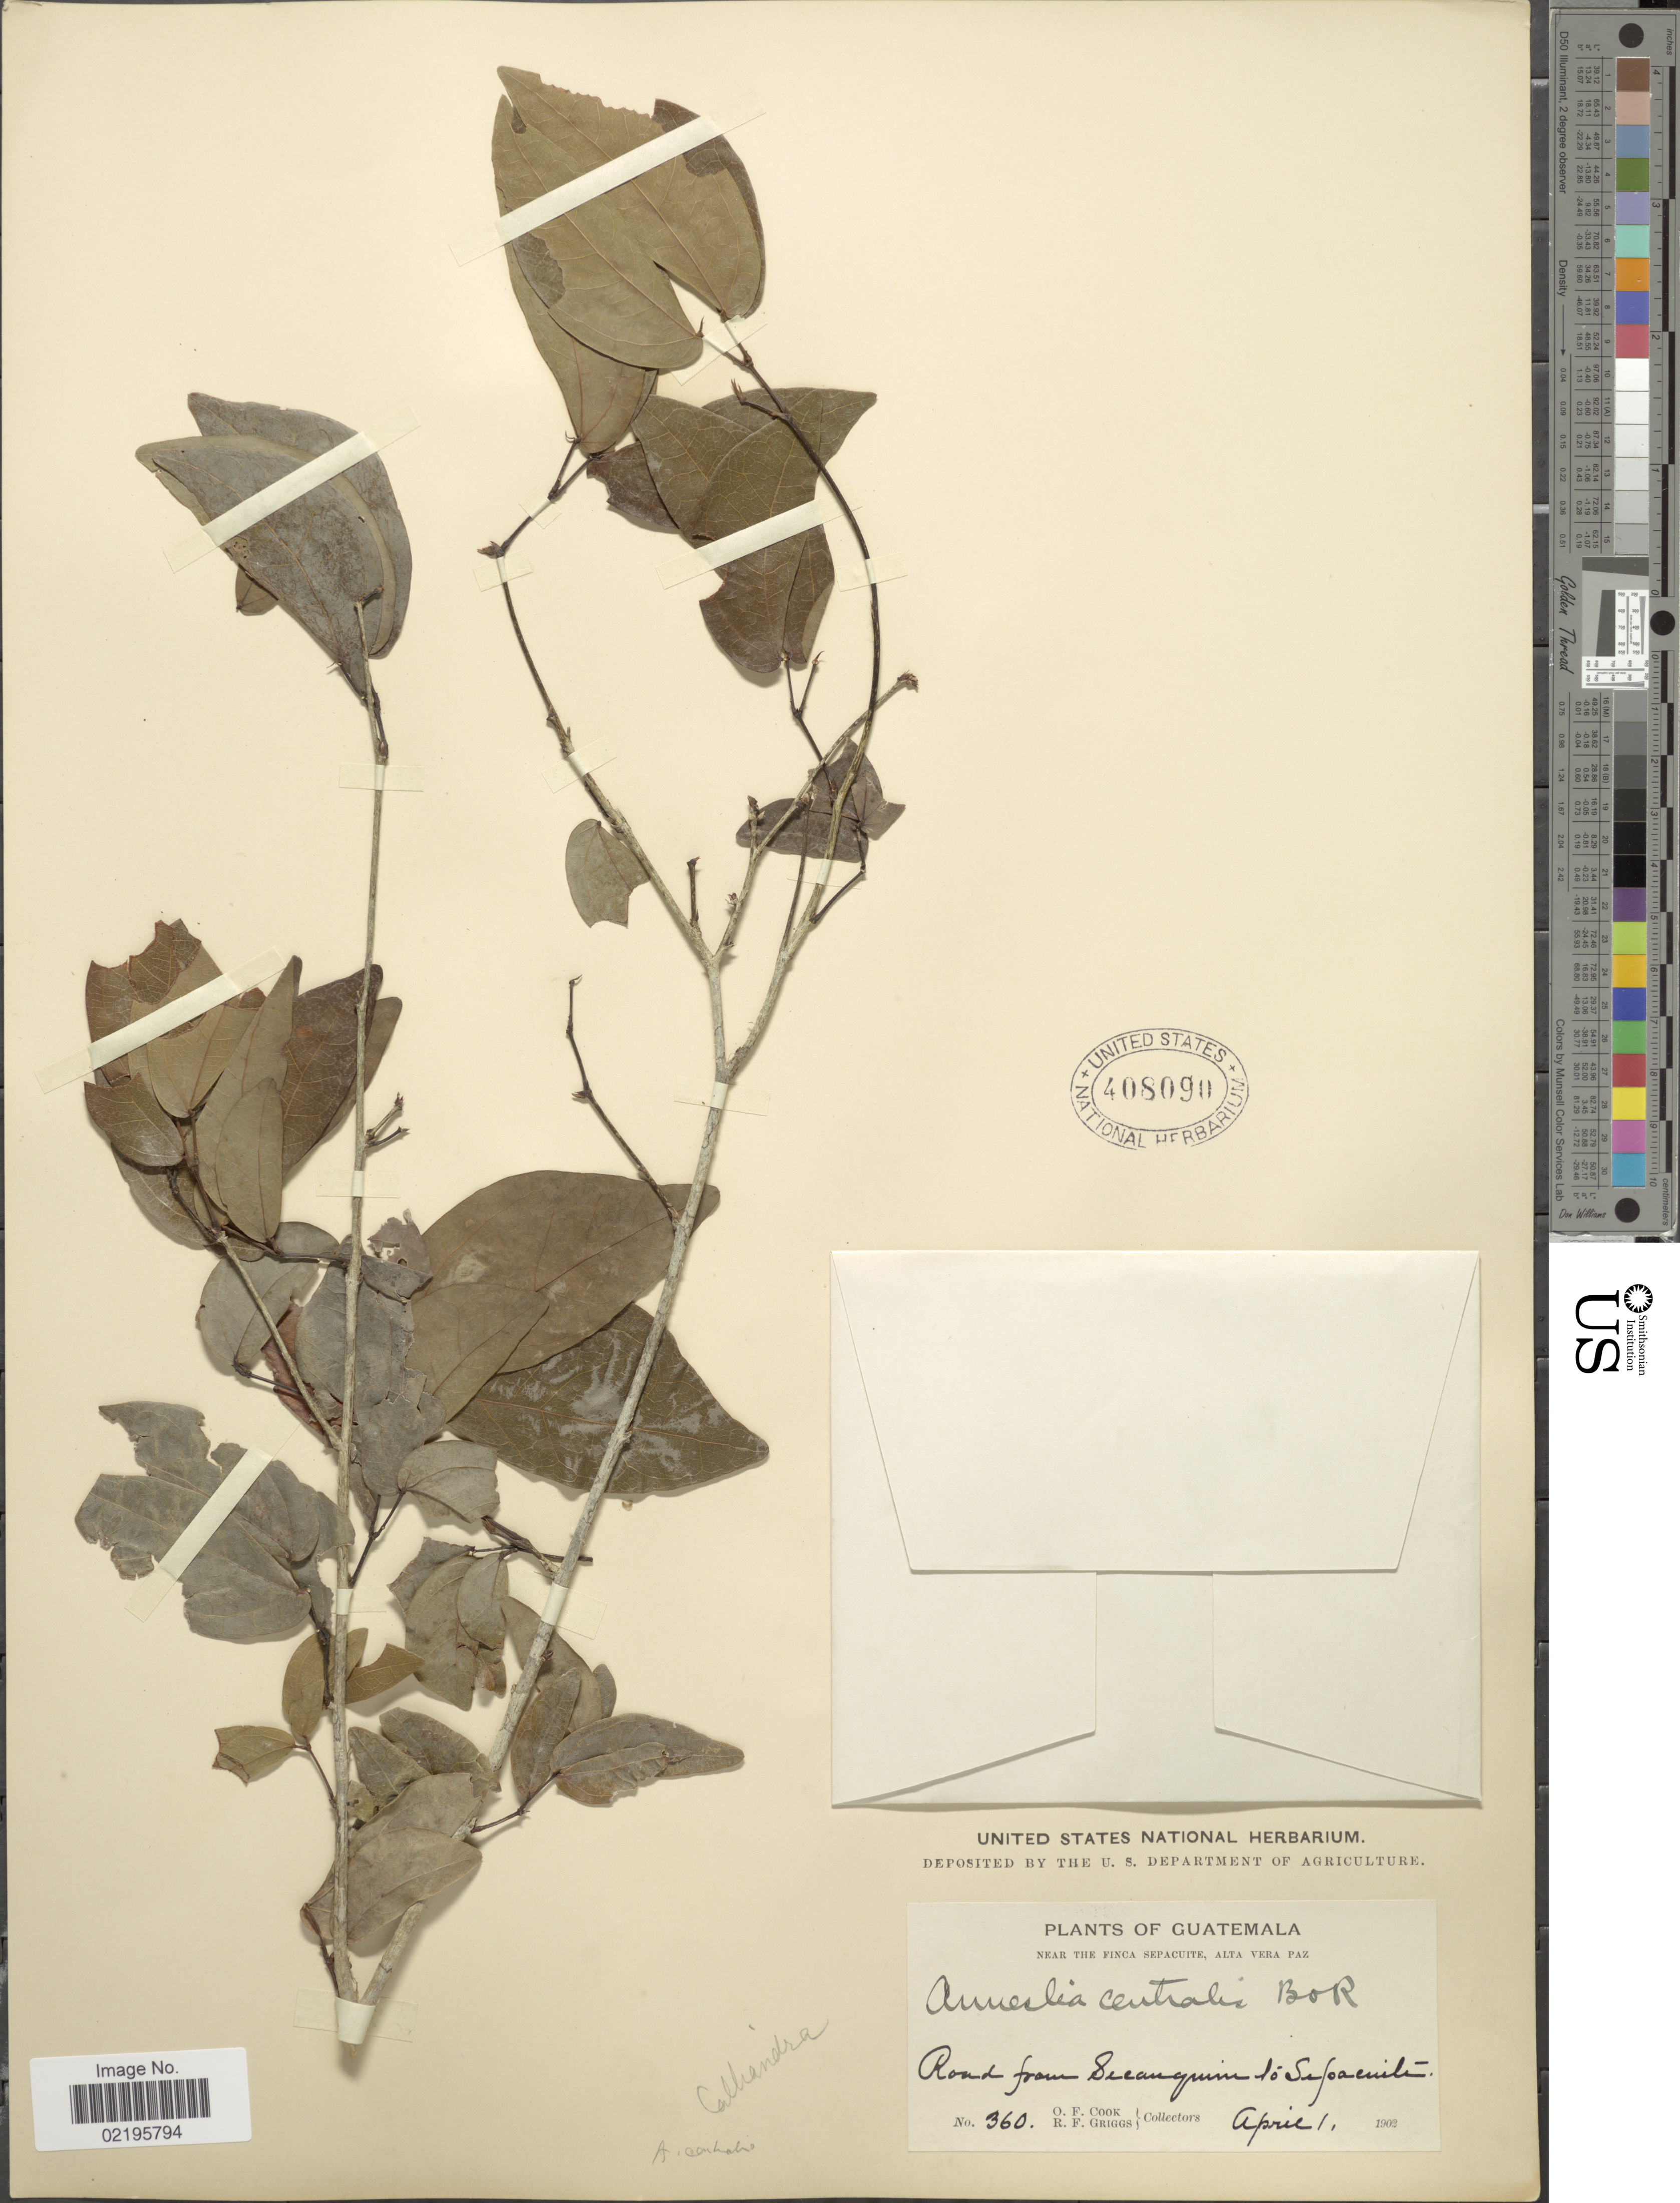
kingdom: Plantae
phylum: Tracheophyta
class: Magnoliopsida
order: Fabales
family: Fabaceae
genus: Calliandra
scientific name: Calliandra centralis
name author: Standl.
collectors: O. F. Cook & R. F. Griggs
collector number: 360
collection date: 1902-04-01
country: Guatemala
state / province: Alta Verapaz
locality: Near the Finca Sepacuite, road from Secanquim to Sepacuite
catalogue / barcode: US 408090